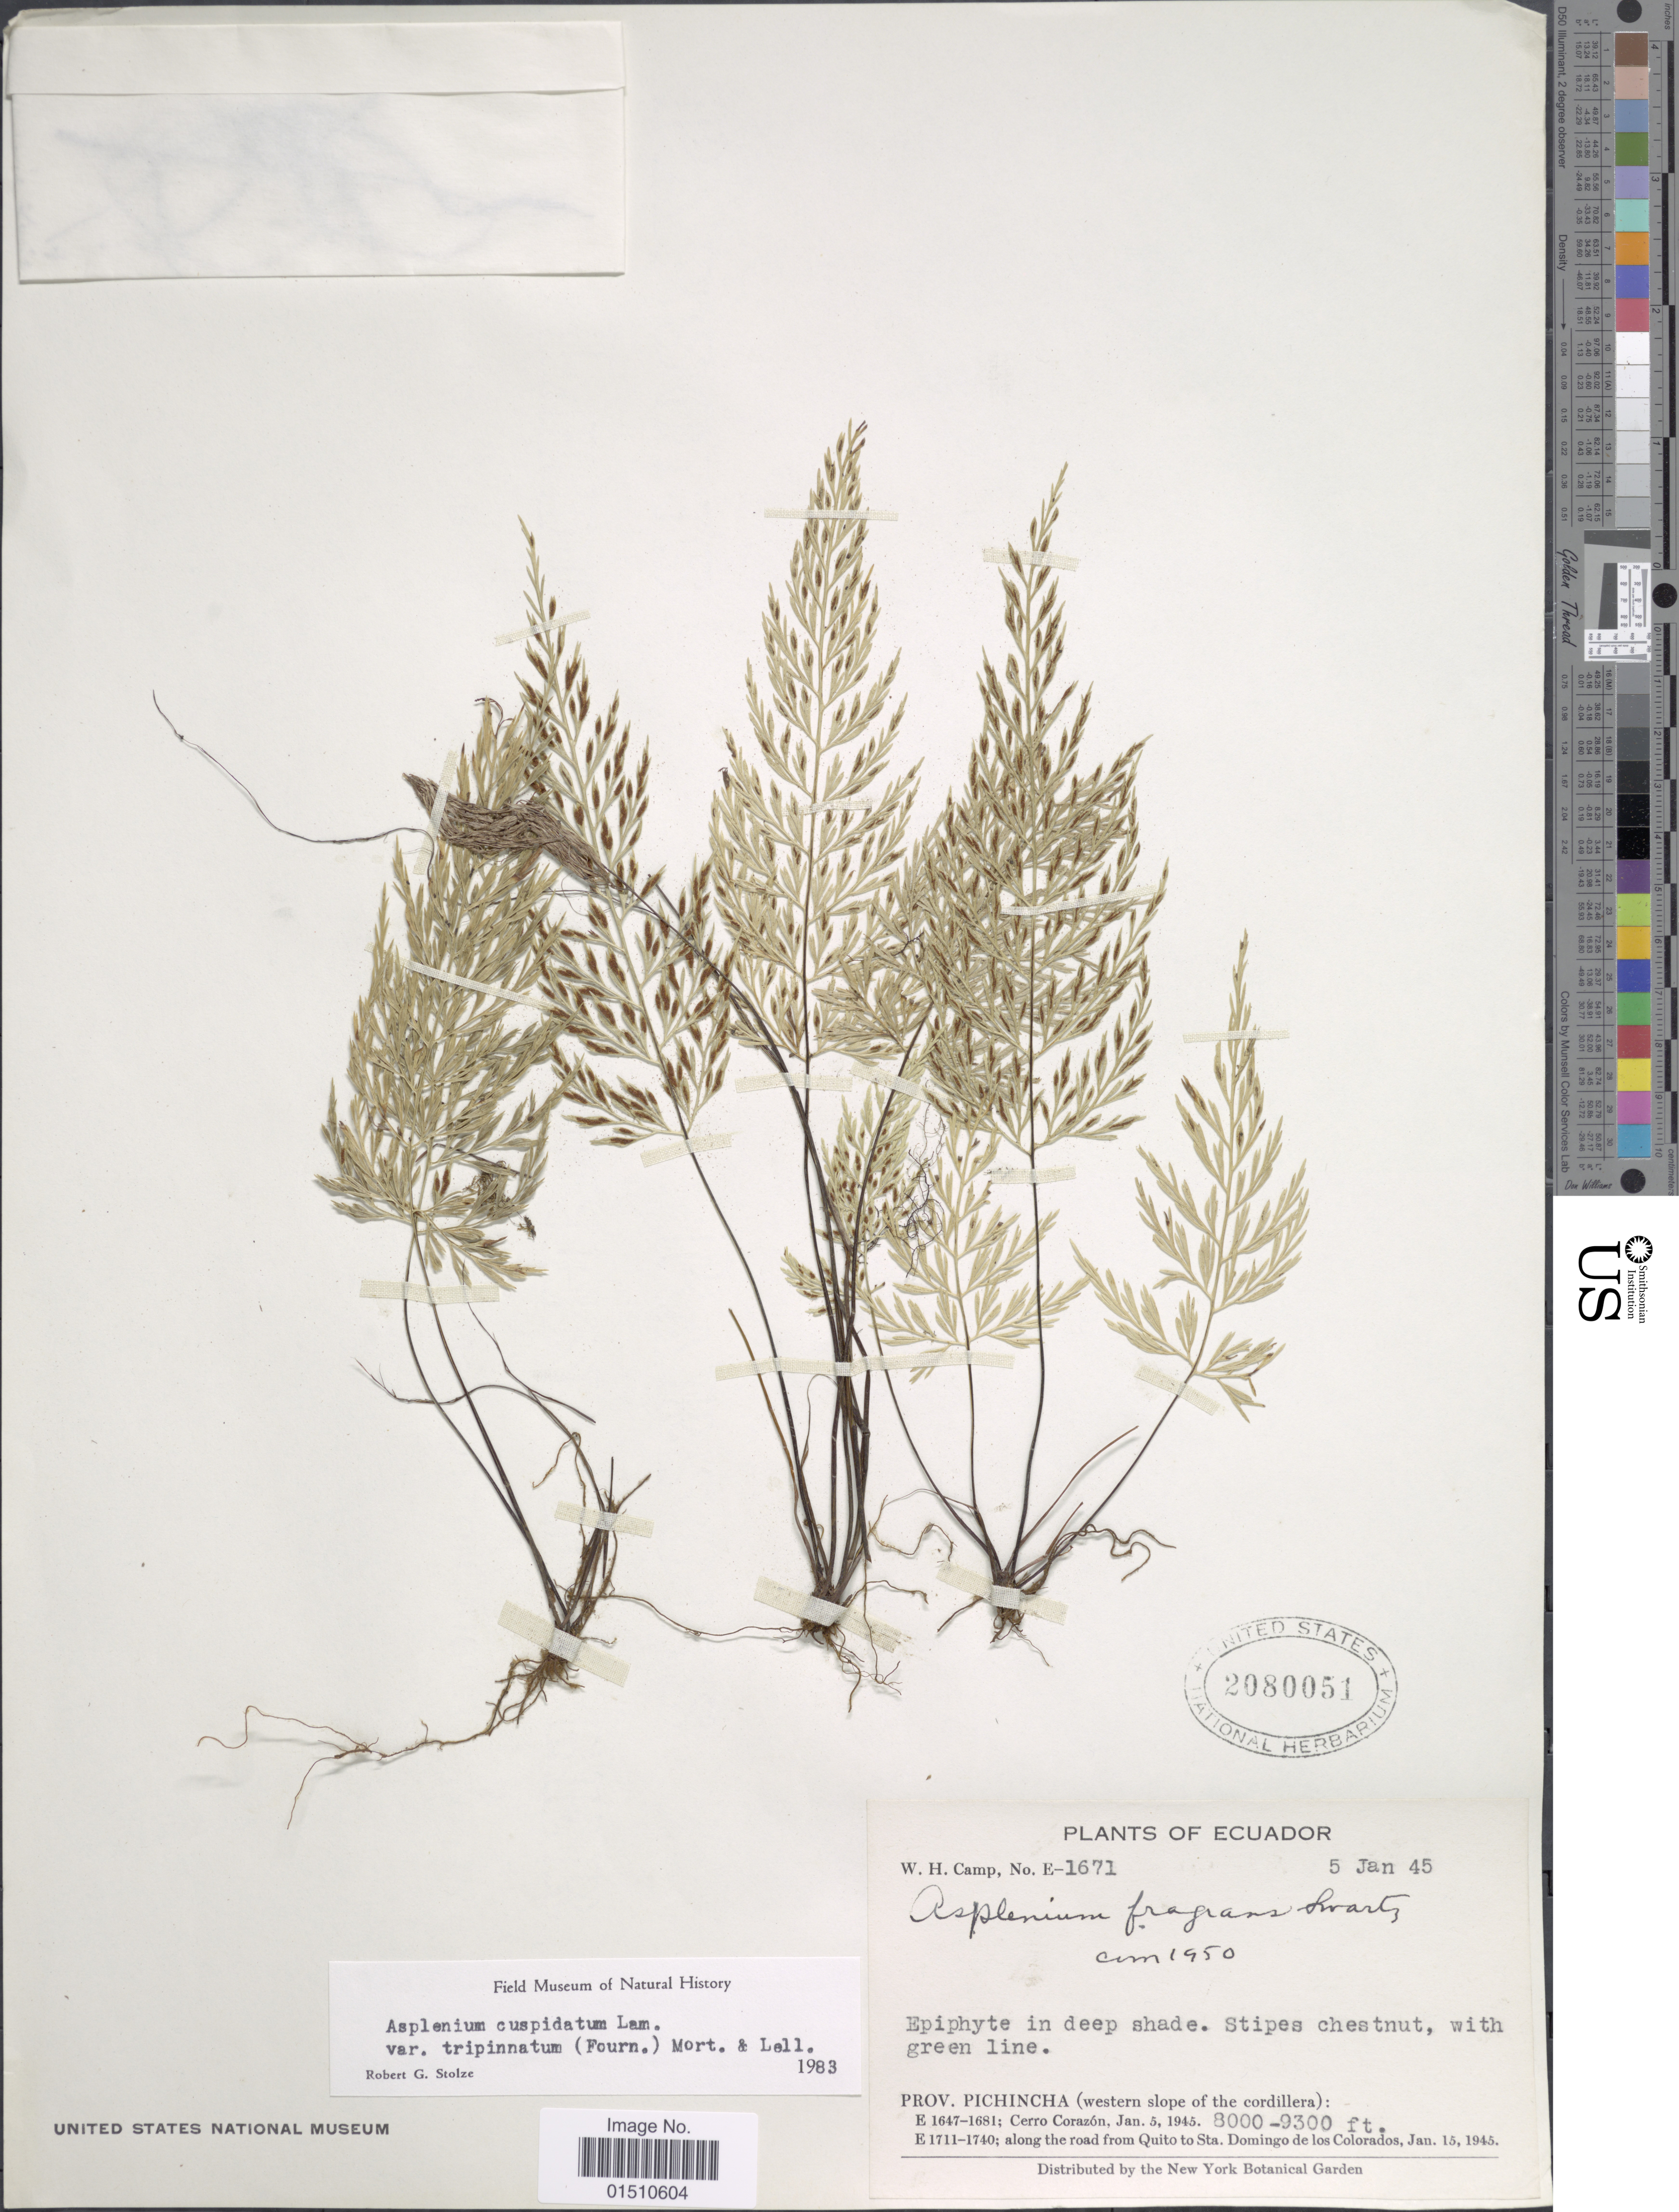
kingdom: Plantae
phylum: Tracheophyta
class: Polypodiopsida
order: Polypodiales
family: Aspleniaceae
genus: Asplenium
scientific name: Asplenium cuspidatum var. tripinnatum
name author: (E. Fourn.) C.V. Morton & Lellinger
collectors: W. H. Camp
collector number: E-1671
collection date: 1945-01-05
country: Ecuador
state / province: Pichincha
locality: Ecuador, (western slope of cordillera). Cerro Corazón.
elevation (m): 2438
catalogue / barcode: US 2080051